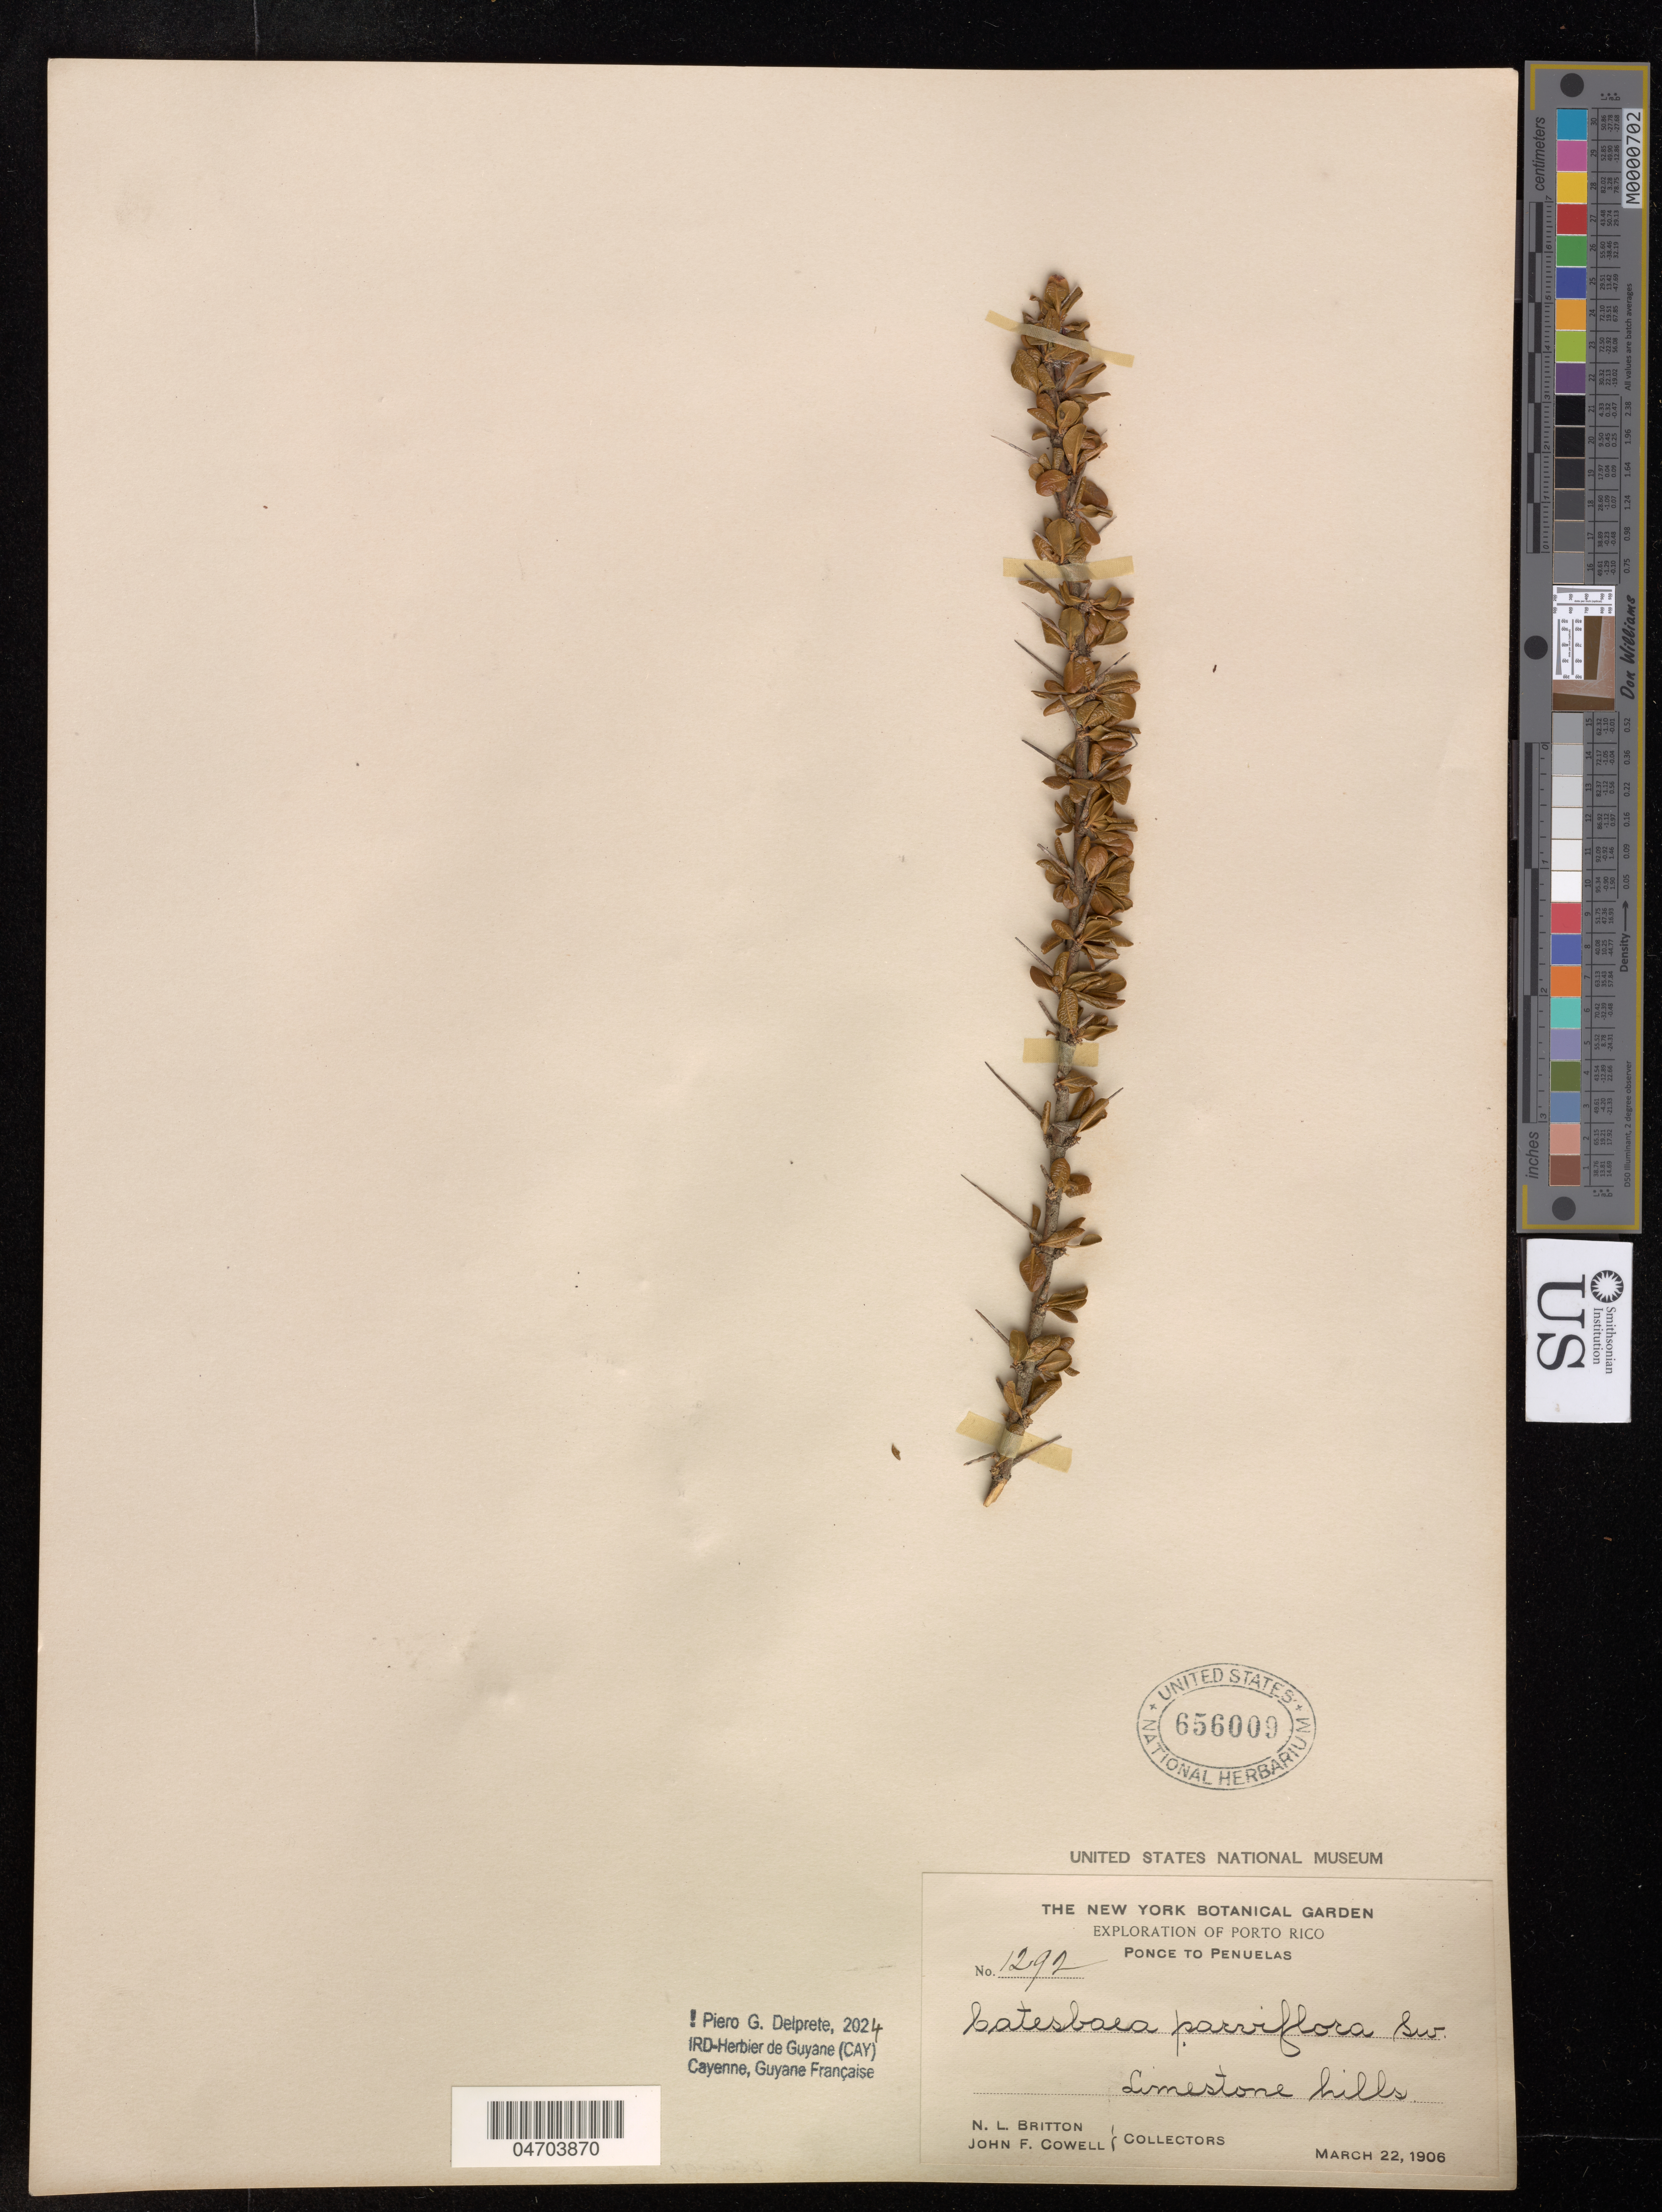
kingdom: Plantae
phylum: Tracheophyta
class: Magnoliopsida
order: Gentianales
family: Rubiaceae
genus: Catesbaea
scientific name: Catesbaea parviflora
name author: Sw.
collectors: J. F. Cowell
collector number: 1292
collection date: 1906-03-22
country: Puerto Rico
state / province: Ponce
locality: To Penuelas. Limestone hills.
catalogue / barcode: US 656009